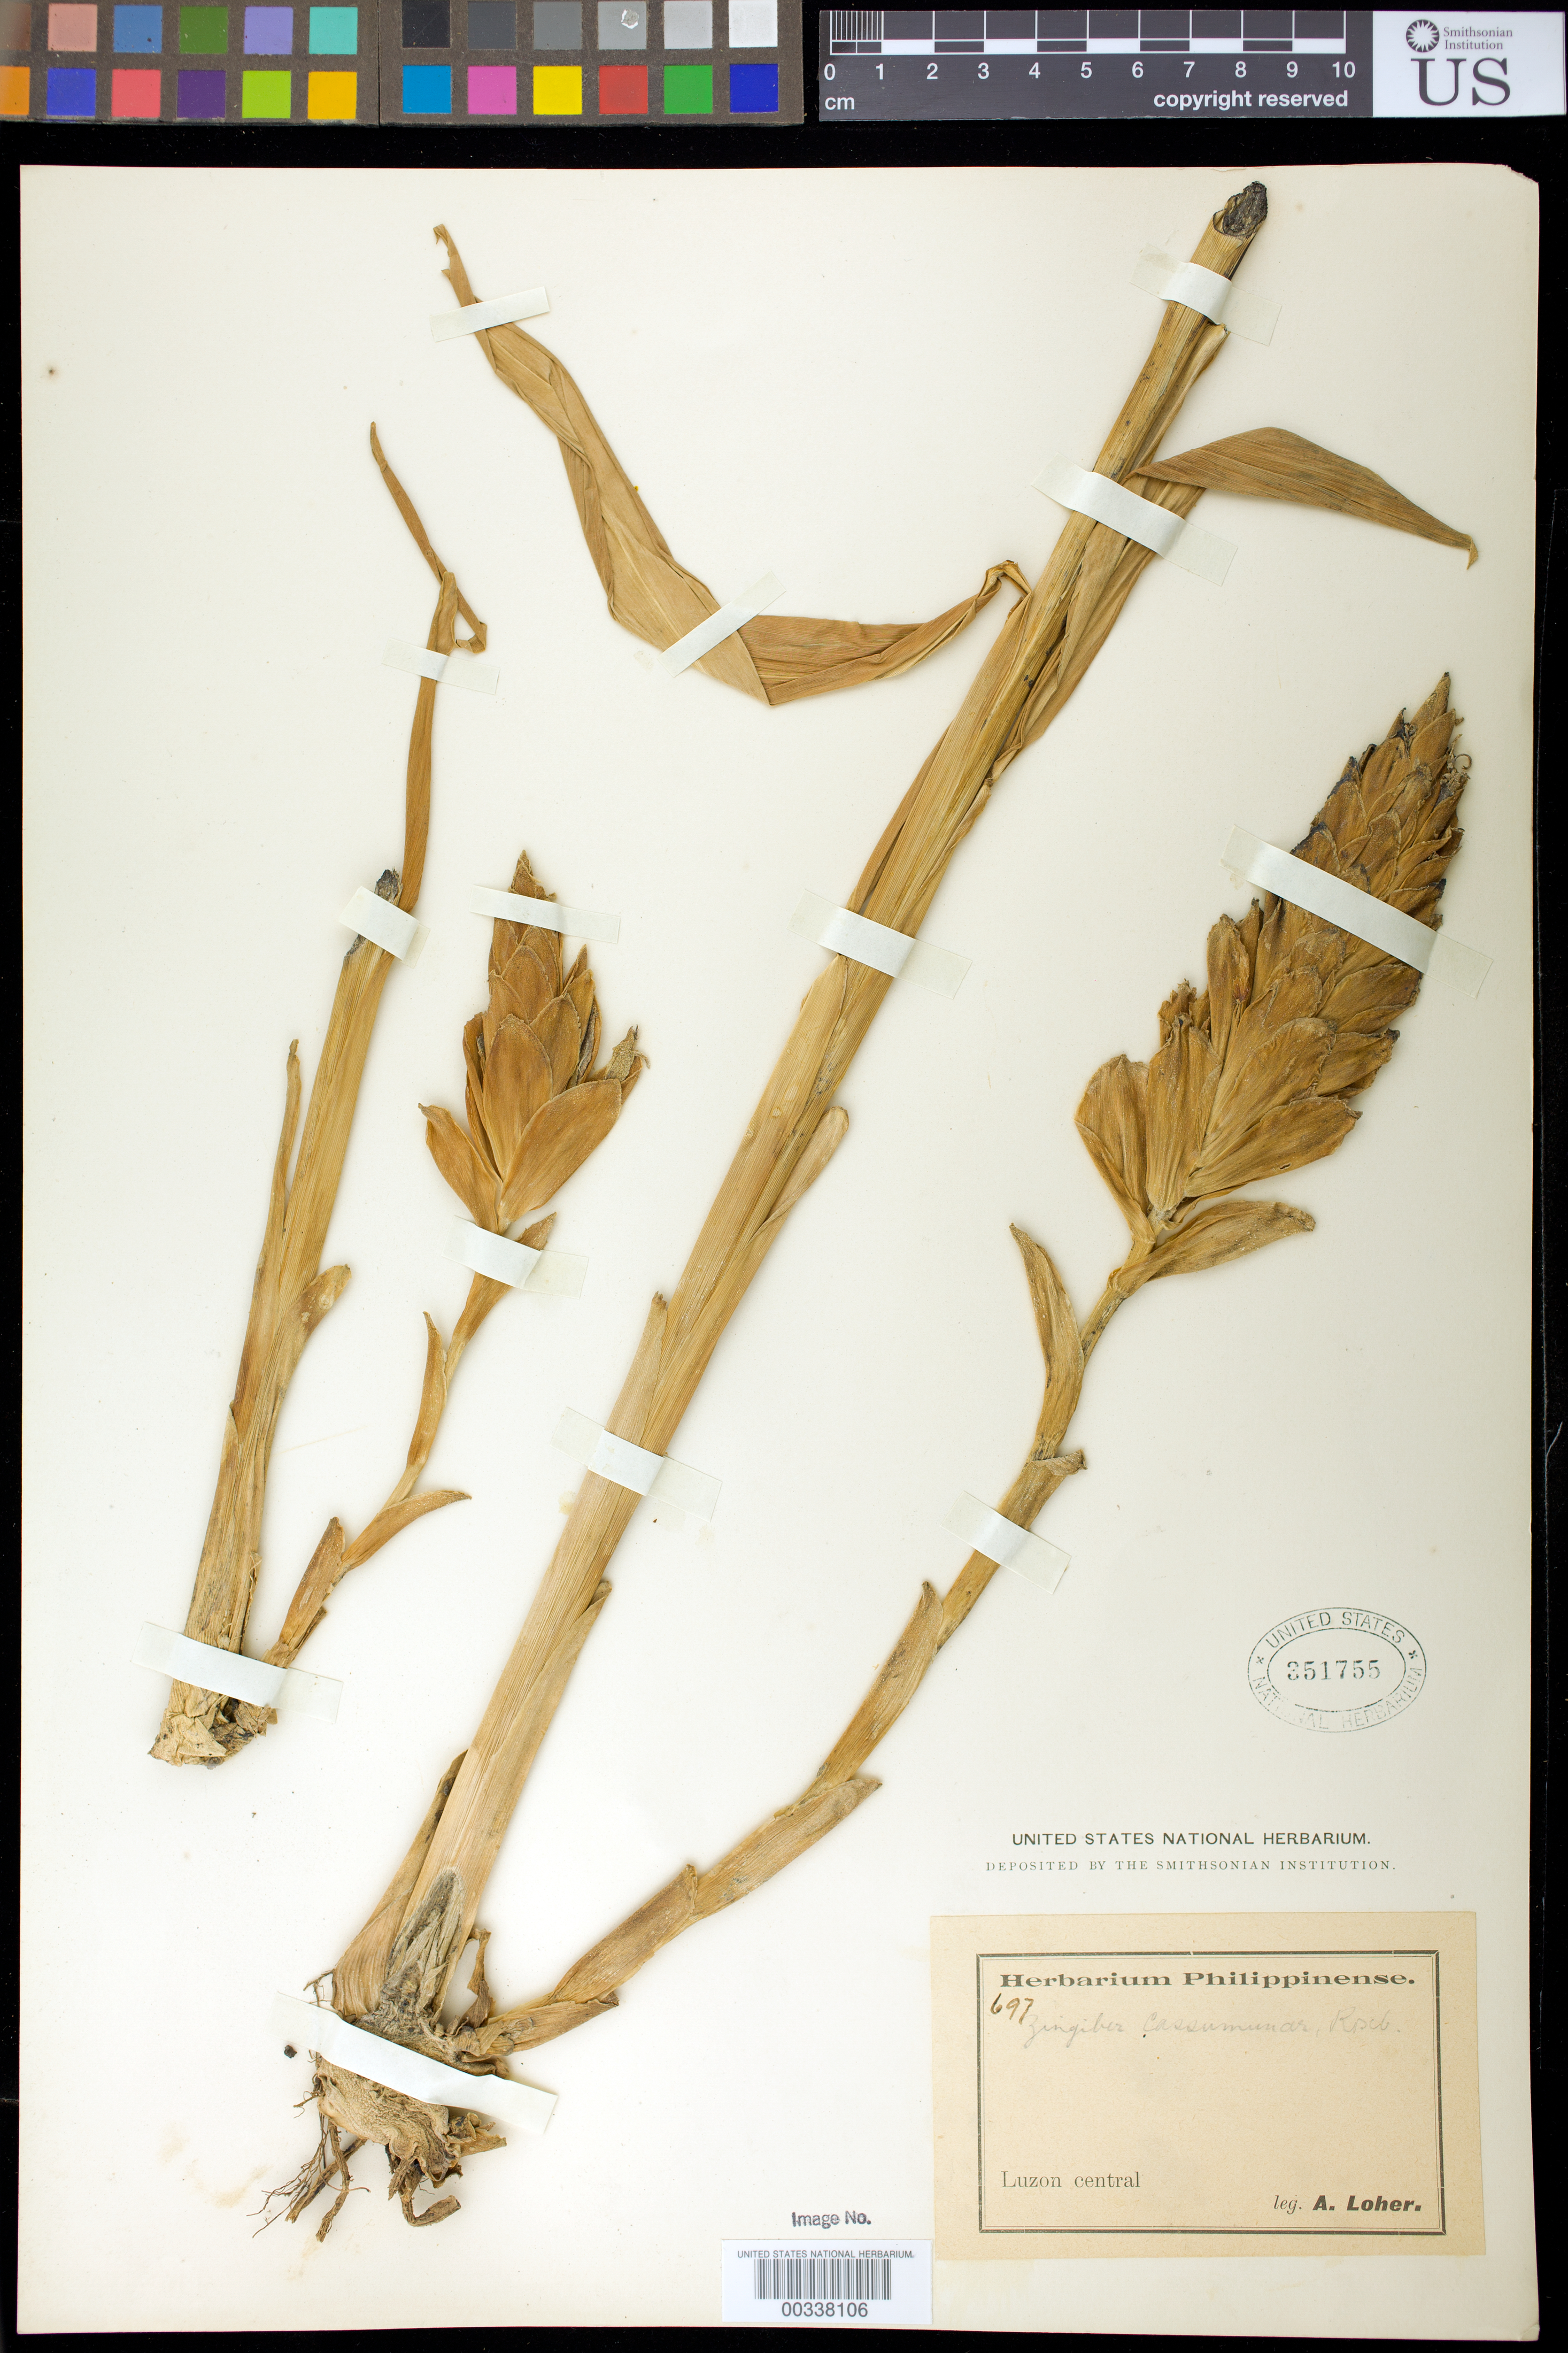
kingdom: Plantae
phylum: Tracheophyta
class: Liliopsida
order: Zingiberales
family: Zingiberaceae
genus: Zingiber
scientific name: Zingiber cassumunar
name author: Roxb.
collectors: A. Loher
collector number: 697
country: Philippines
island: Luzon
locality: Luzon central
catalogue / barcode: US 351755